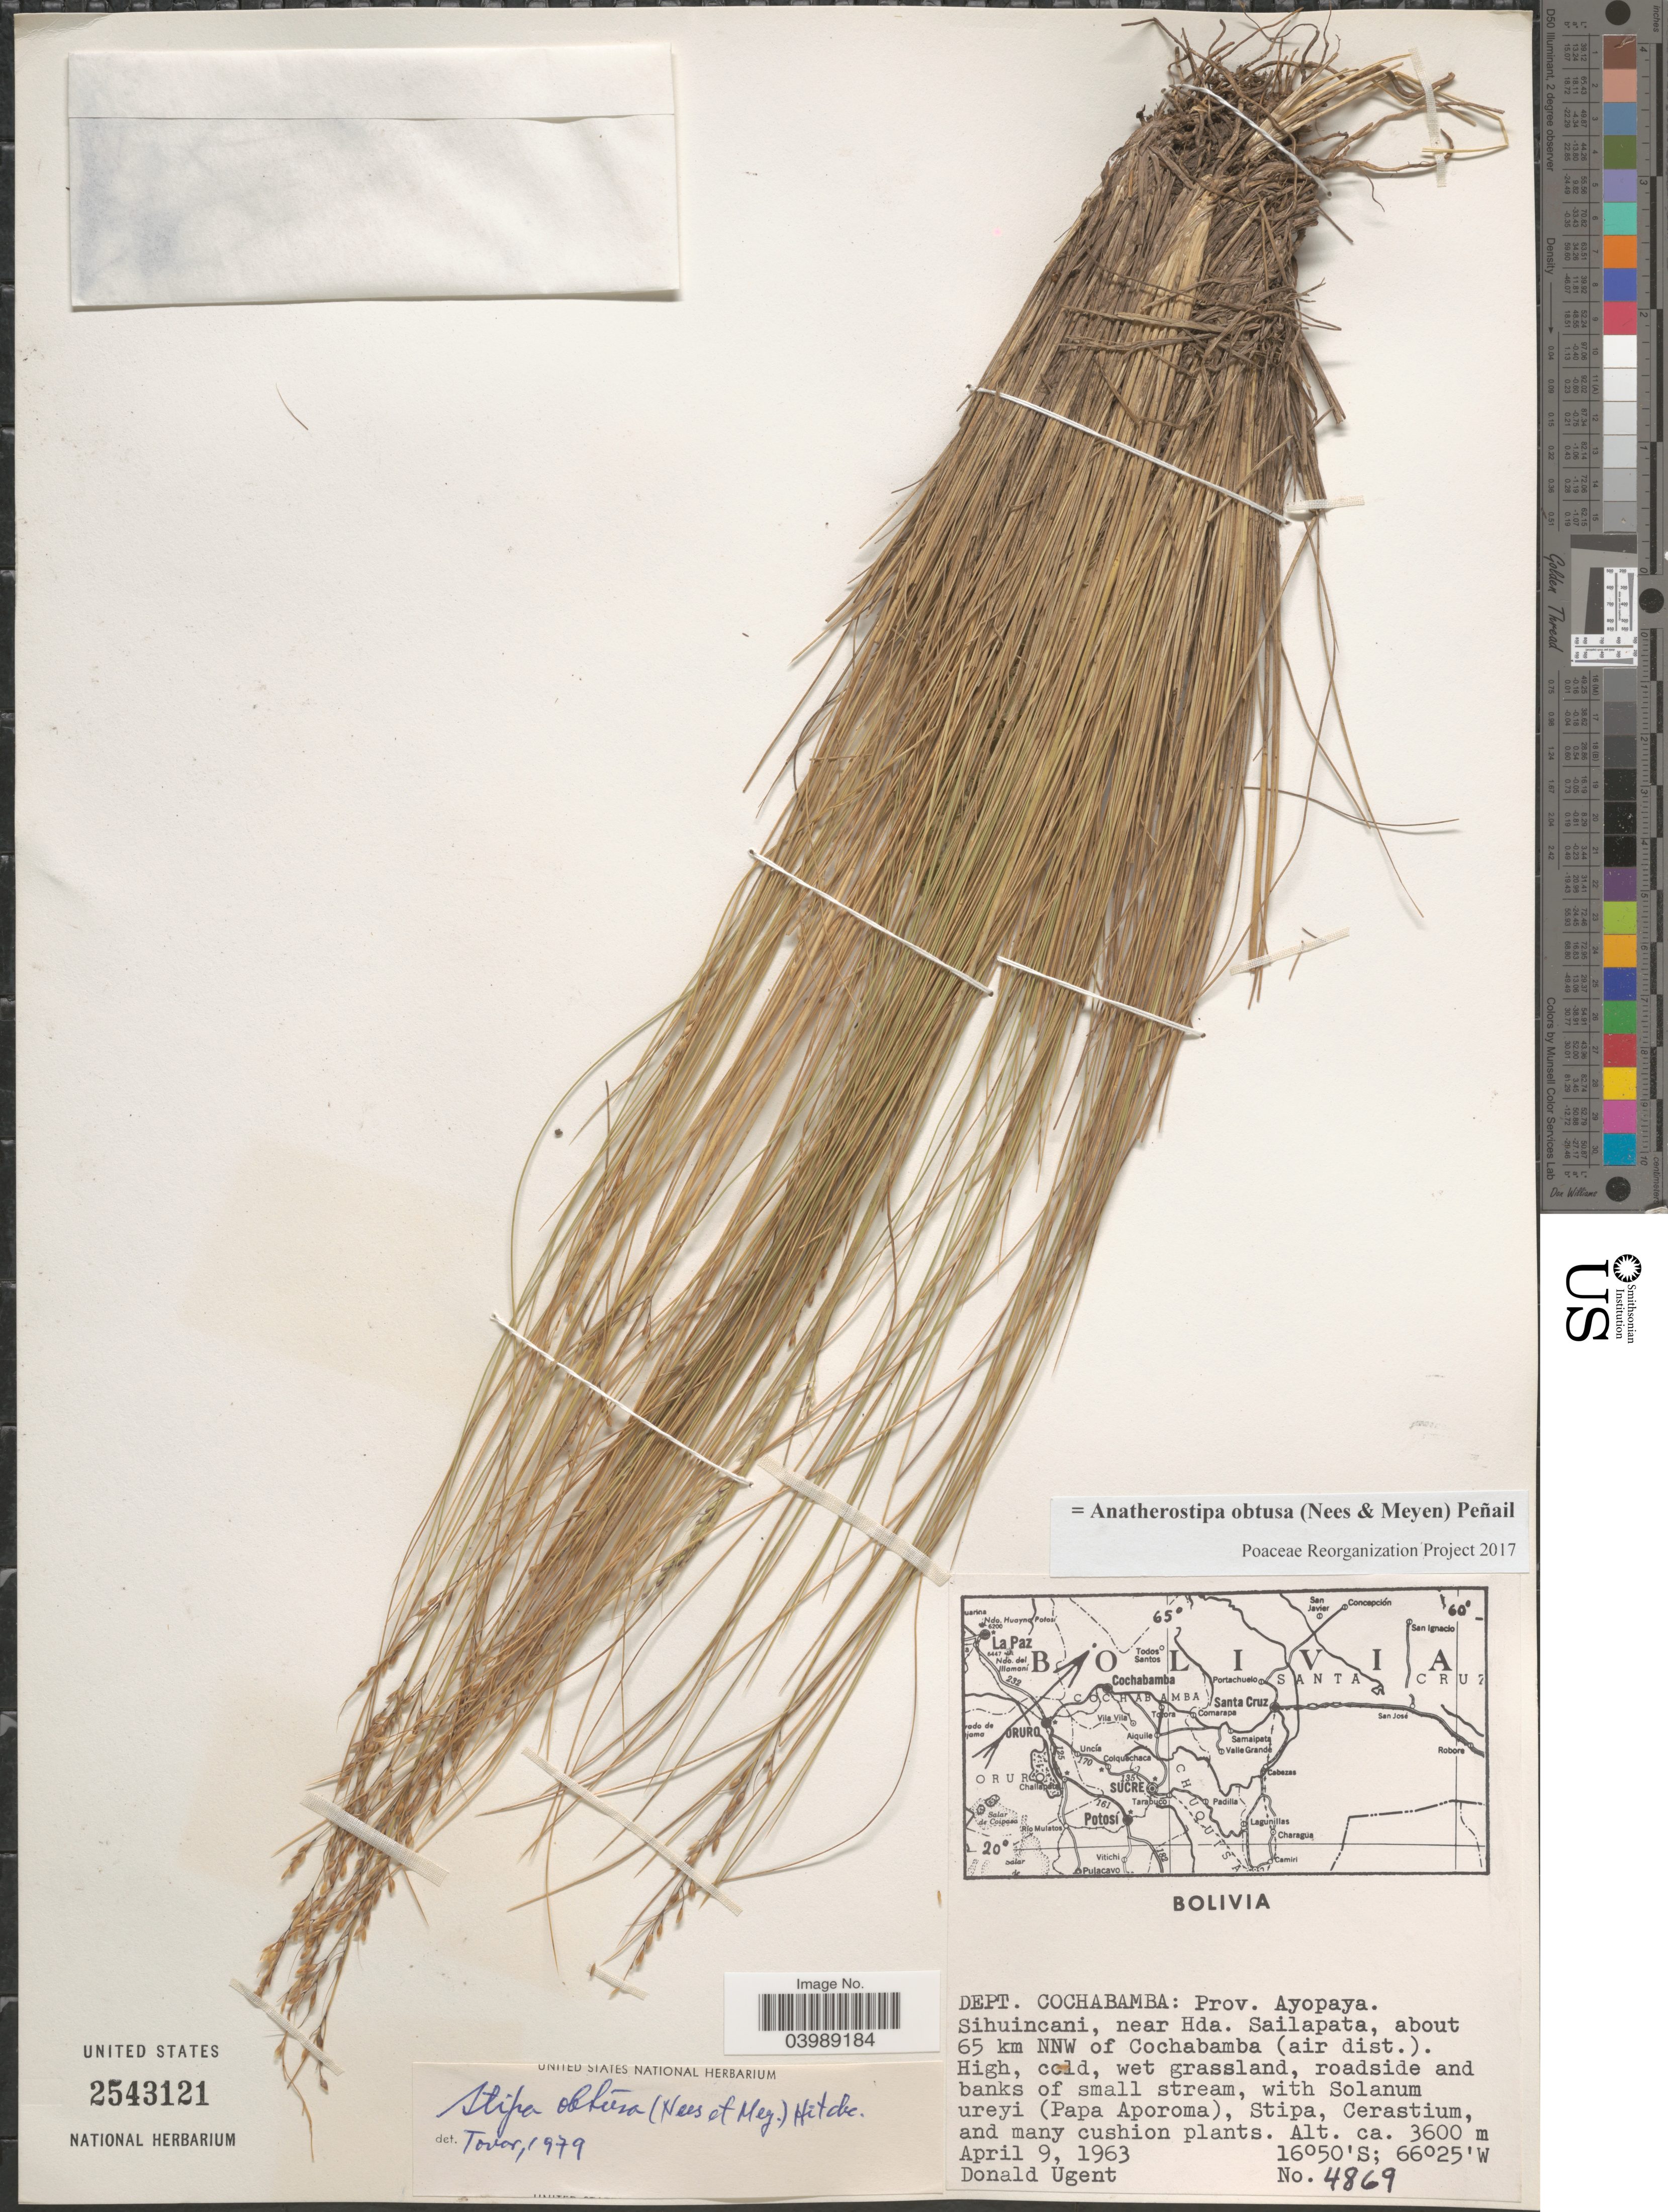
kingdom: Plantae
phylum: Tracheophyta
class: Liliopsida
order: Poales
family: Poaceae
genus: Anatherostipa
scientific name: Anatherostipa obtusa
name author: (Nees & Meyen) Peñailillo B.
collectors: D. Ugent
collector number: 4869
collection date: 1963-04-09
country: Bolivia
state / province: Cochabamba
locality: Dept. Cochabamba: Prov. Ayopaya. Sihuincani, near Hda. Sailapata, about 65 km NNW of Cochabamba (air dist.)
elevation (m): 3600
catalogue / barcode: US 2543121